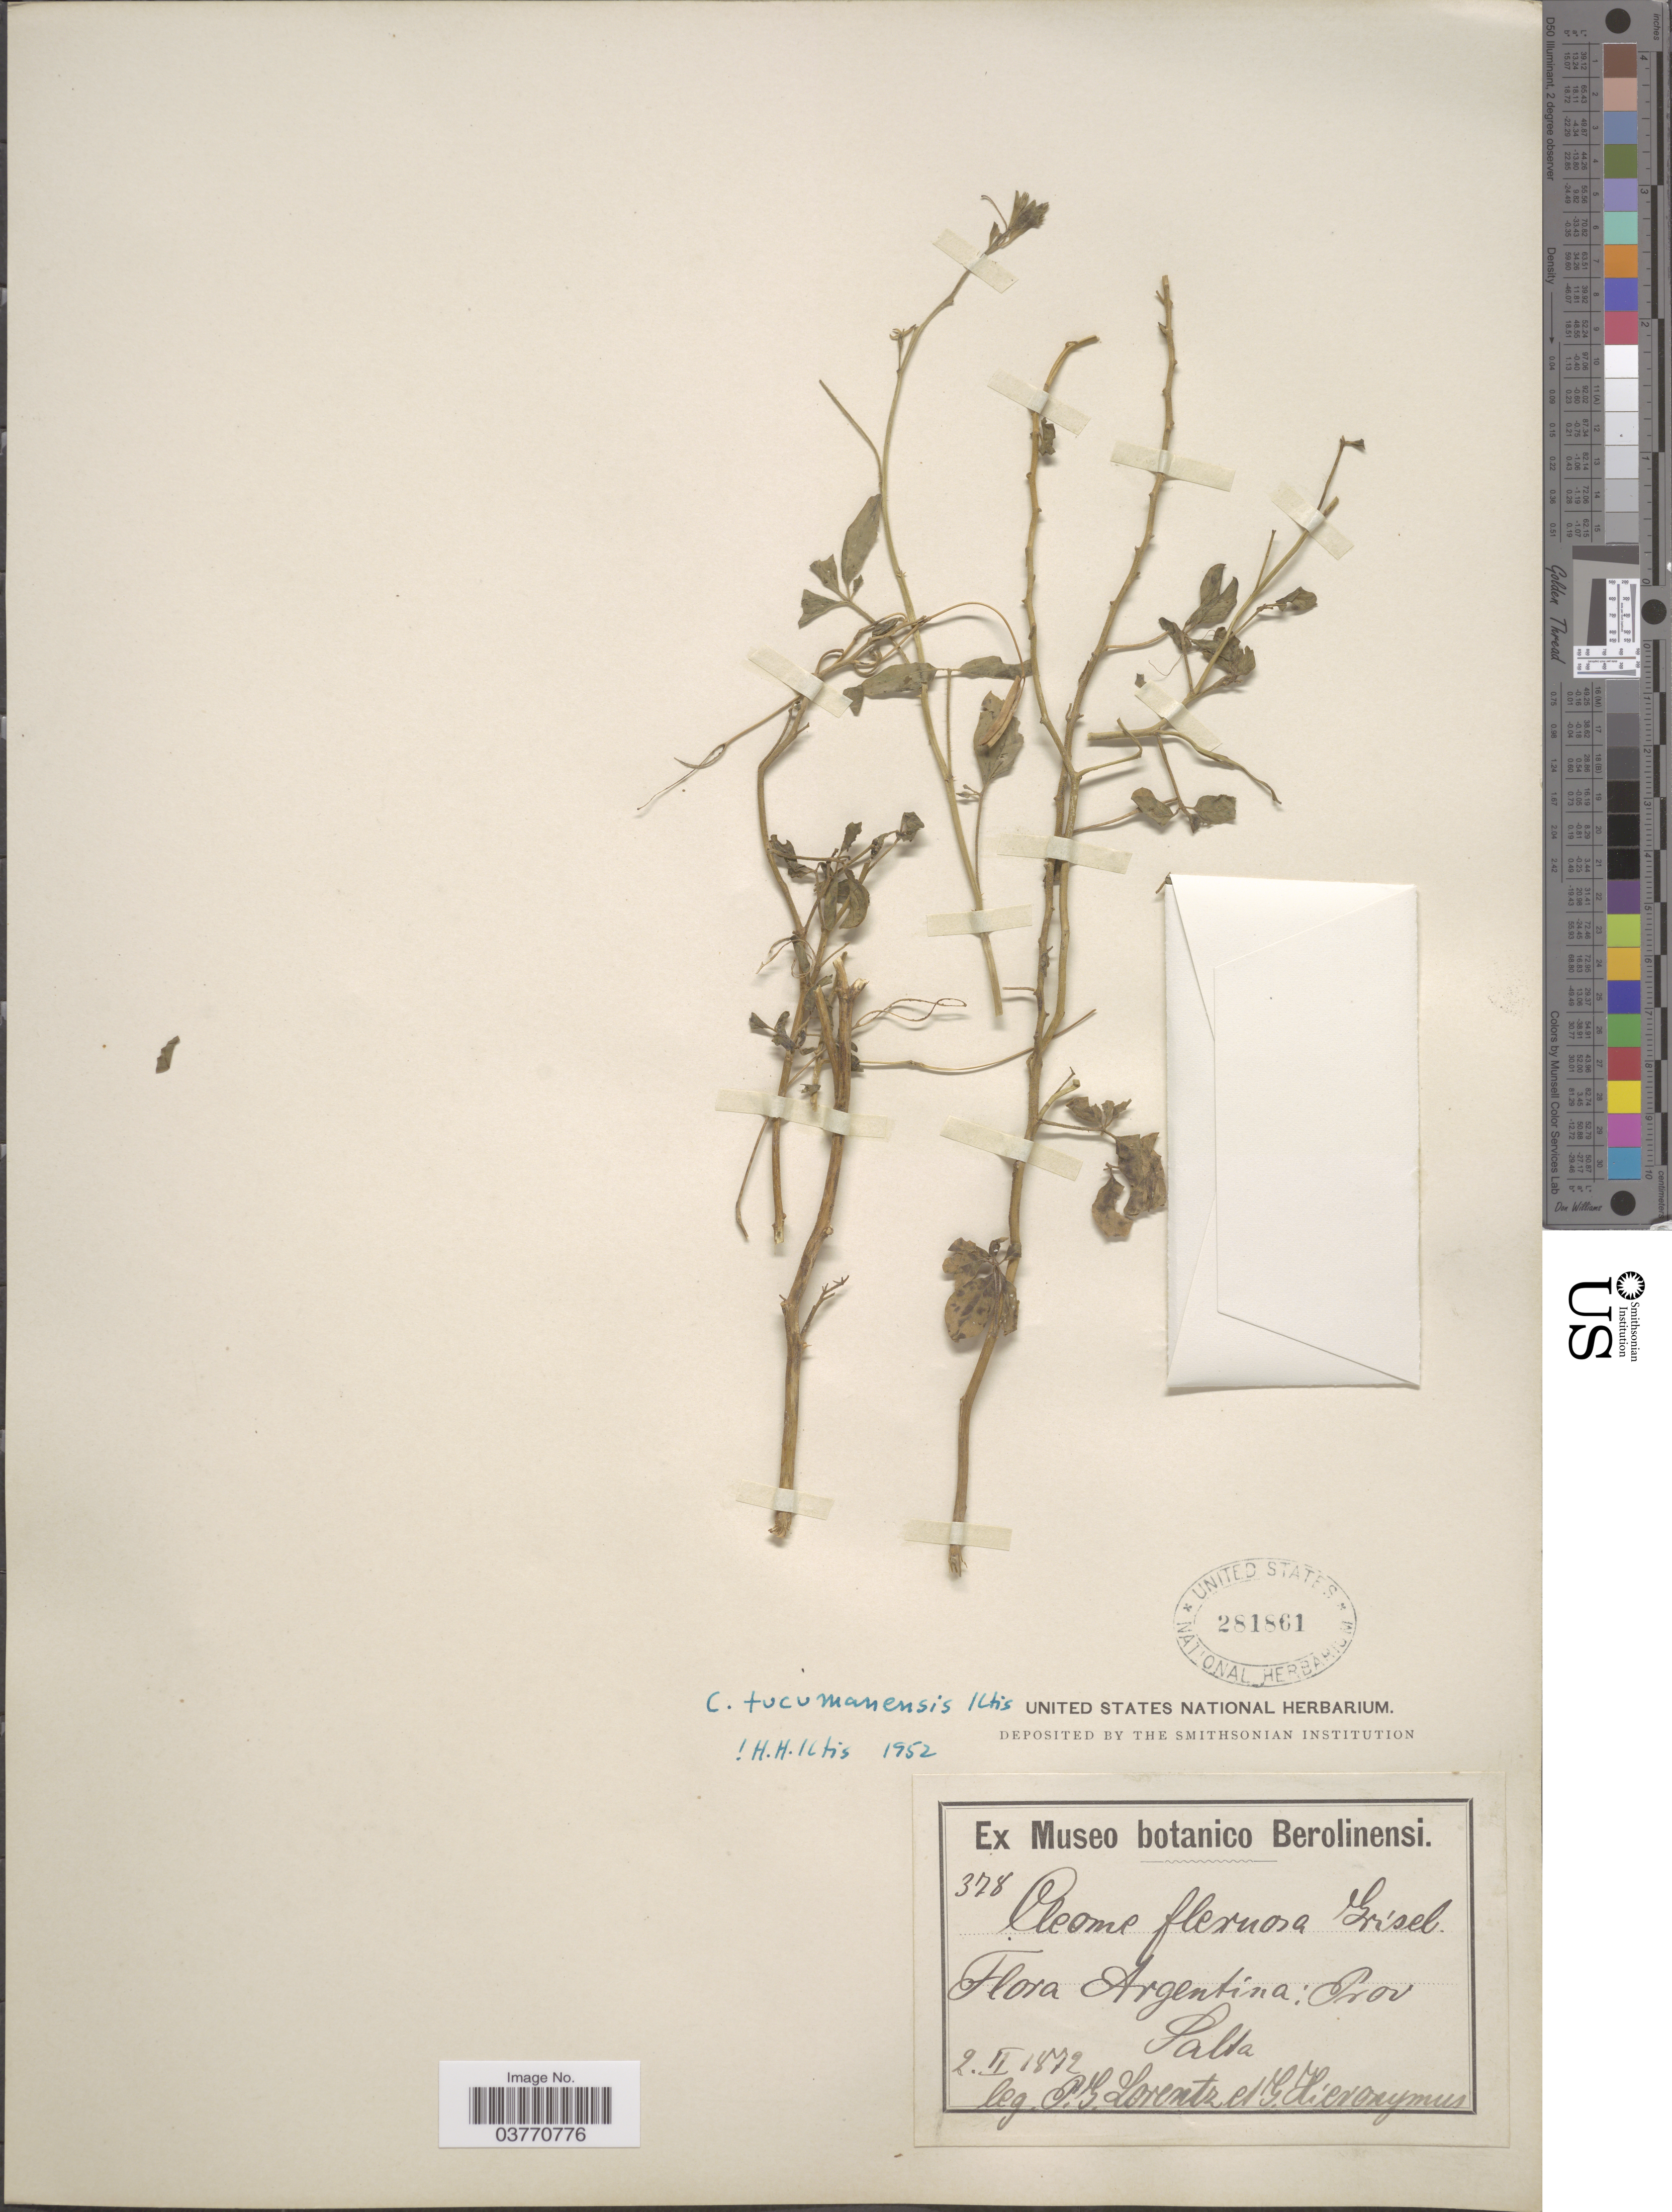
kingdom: Plantae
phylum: Tracheophyta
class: Magnoliopsida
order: Brassicales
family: Cleomaceae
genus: Tarenaya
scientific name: Tarenaya tucumanensis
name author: (Iltis) Arana & Oggero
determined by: Strong, M. T., (US), Smithsonian Institution - National Museum of Natural History (UNITED STATES)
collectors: P. G. Lorentz & G. H. Hieronymus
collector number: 378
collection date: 1872-02-02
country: Argentina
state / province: Salta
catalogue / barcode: US 281861